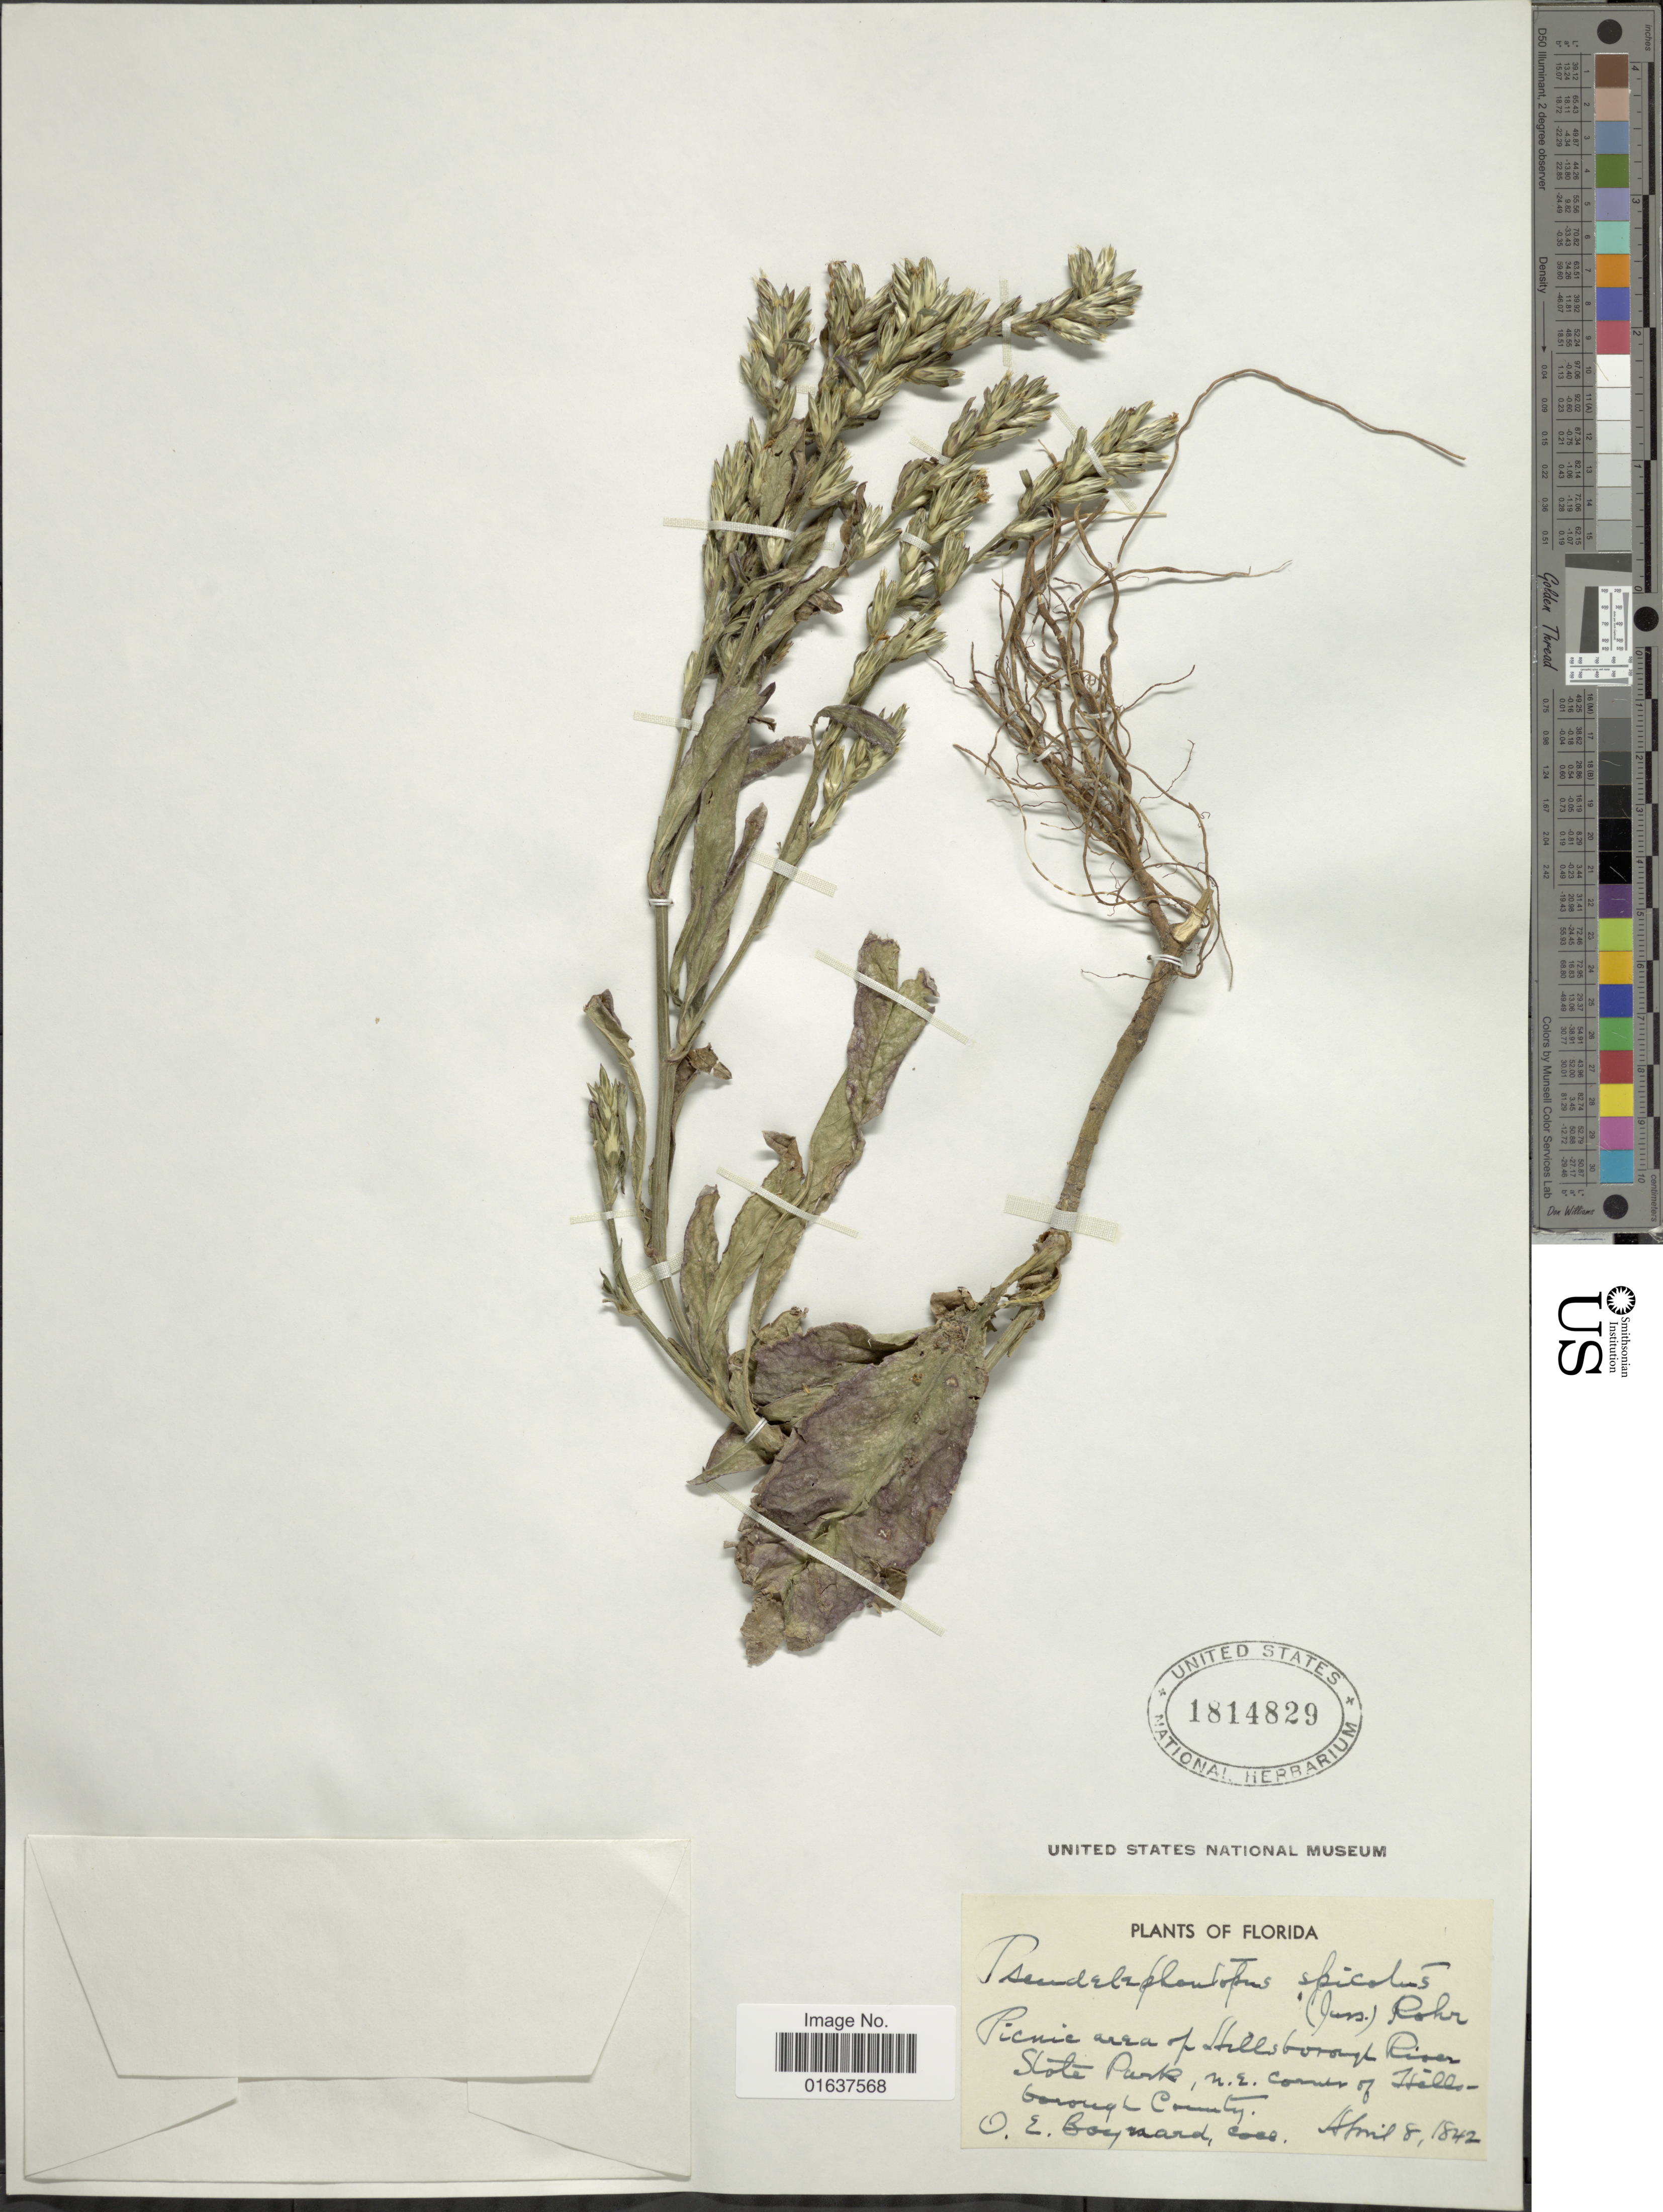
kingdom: Plantae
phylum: Tracheophyta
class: Magnoliopsida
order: Asterales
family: Asteraceae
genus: Pseudelephantopus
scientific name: Pseudelephantopus spicatus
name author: (Juss. ex Aubl.) C.F. Baker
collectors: O. Boynard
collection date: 1842-04-08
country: United States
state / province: Florida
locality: Picnic area of Hillsborough River. State Park, n.e. corner of Hillsborough County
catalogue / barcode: US 1814829